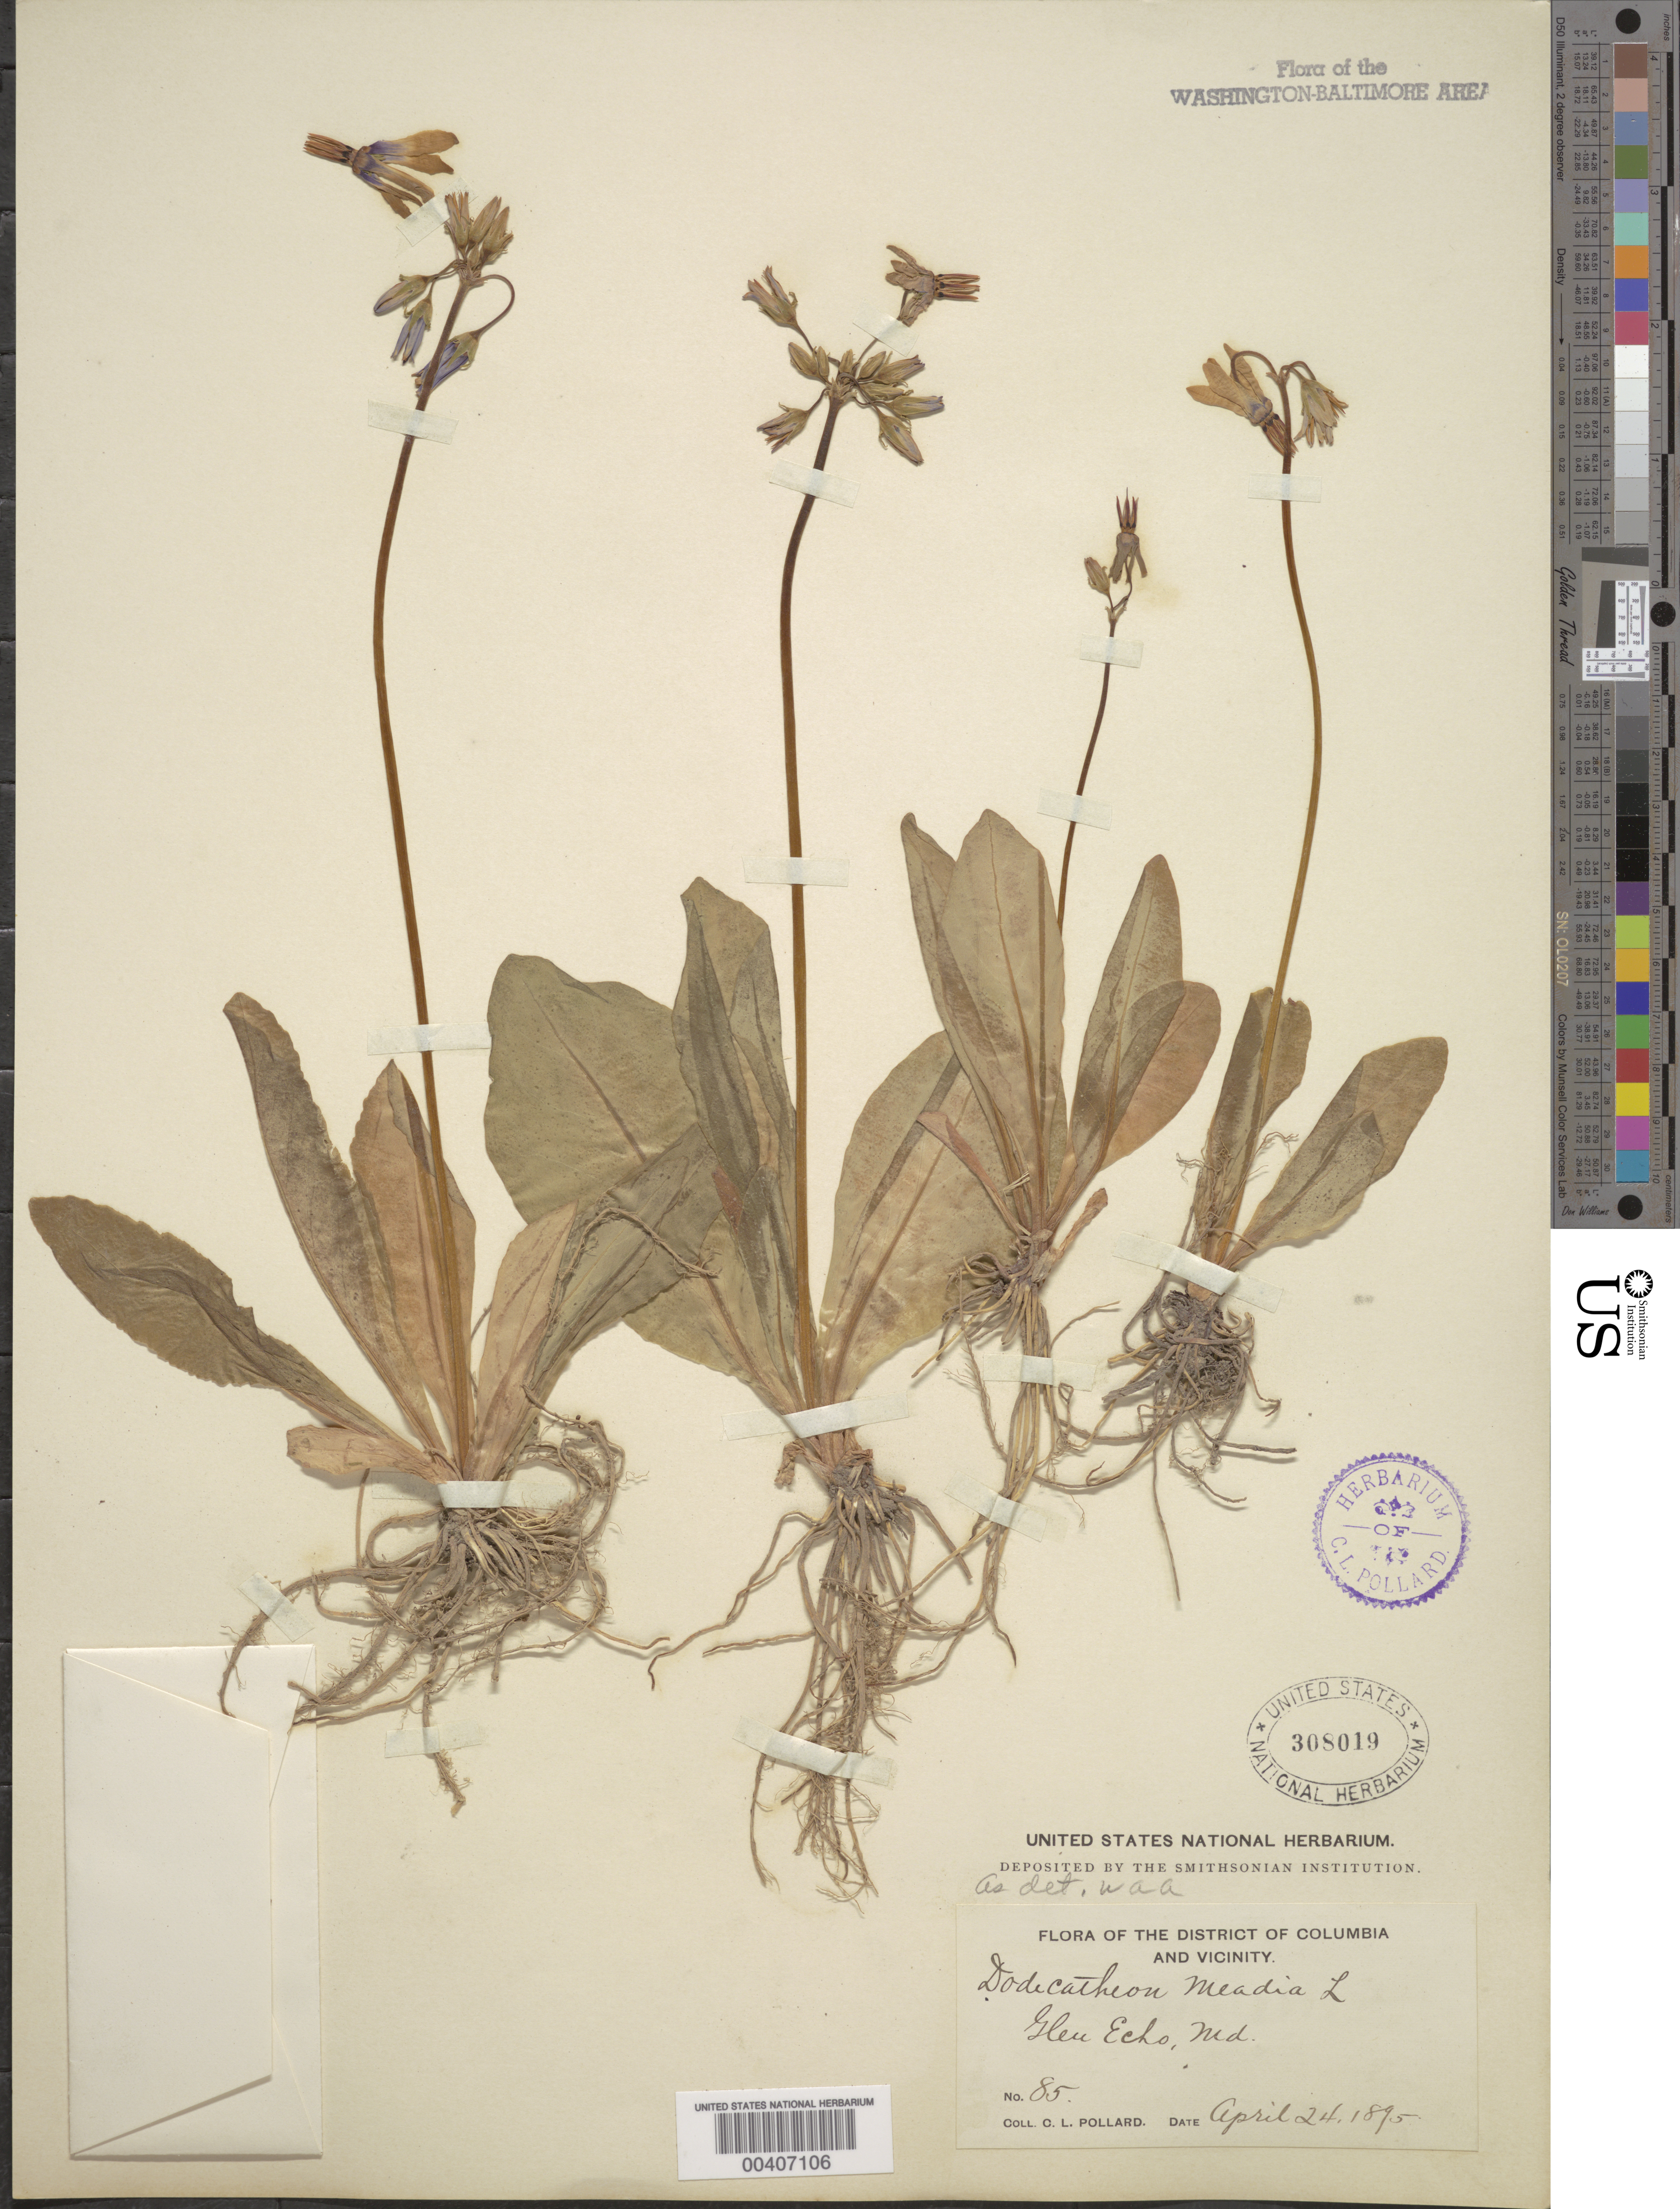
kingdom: Plantae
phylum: Tracheophyta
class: Magnoliopsida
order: Ericales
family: Primulaceae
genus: Primula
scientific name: Primula meadia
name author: (L.) A.R. Mast & Reveal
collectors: C. L. Pollard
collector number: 85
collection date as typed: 24 Apr 1895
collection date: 1895-04-24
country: United States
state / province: Maryland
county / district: Montgomery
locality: Glen Echo C. & O. Canal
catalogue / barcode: US 308019